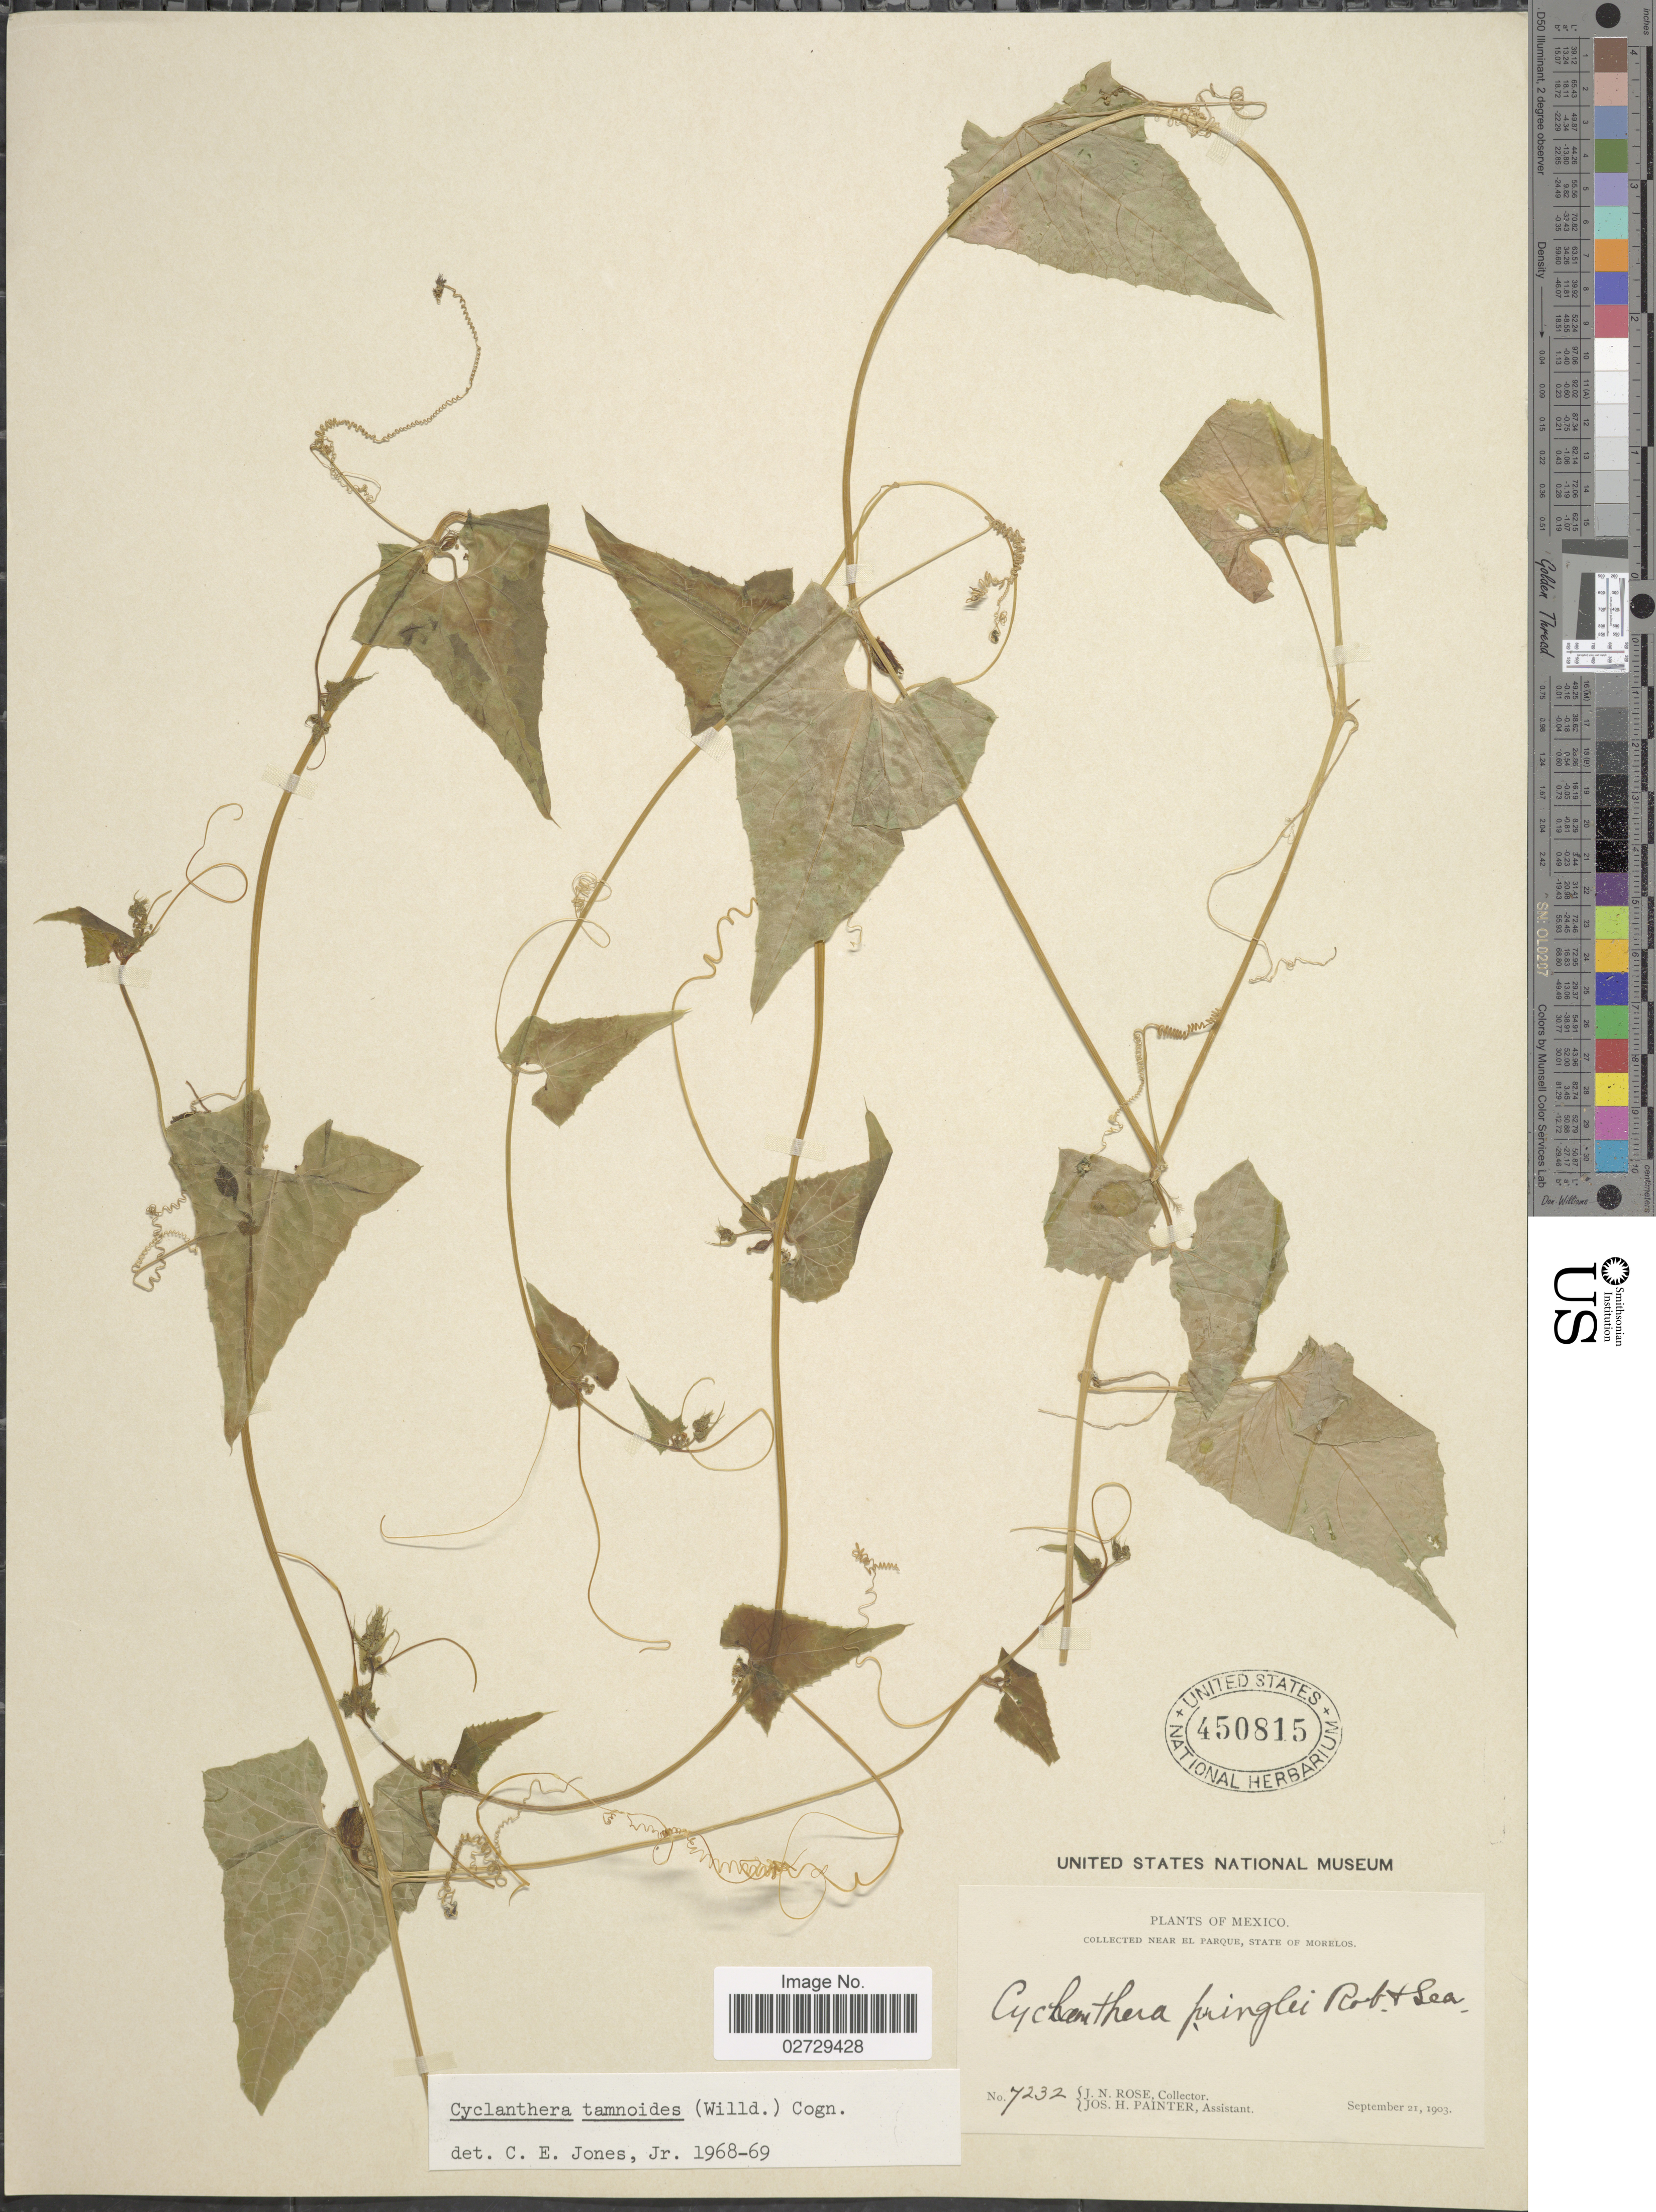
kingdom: Plantae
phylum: Tracheophyta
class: Magnoliopsida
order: Cucurbitales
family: Cucurbitaceae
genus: Cyclanthera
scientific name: Cyclanthera tamnoides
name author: (Willd.) Cogn.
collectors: J. N. Rose & J. H. Painter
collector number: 7232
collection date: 1903-09-21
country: Mexico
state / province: Morelos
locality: Near El Parque.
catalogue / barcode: US 450815